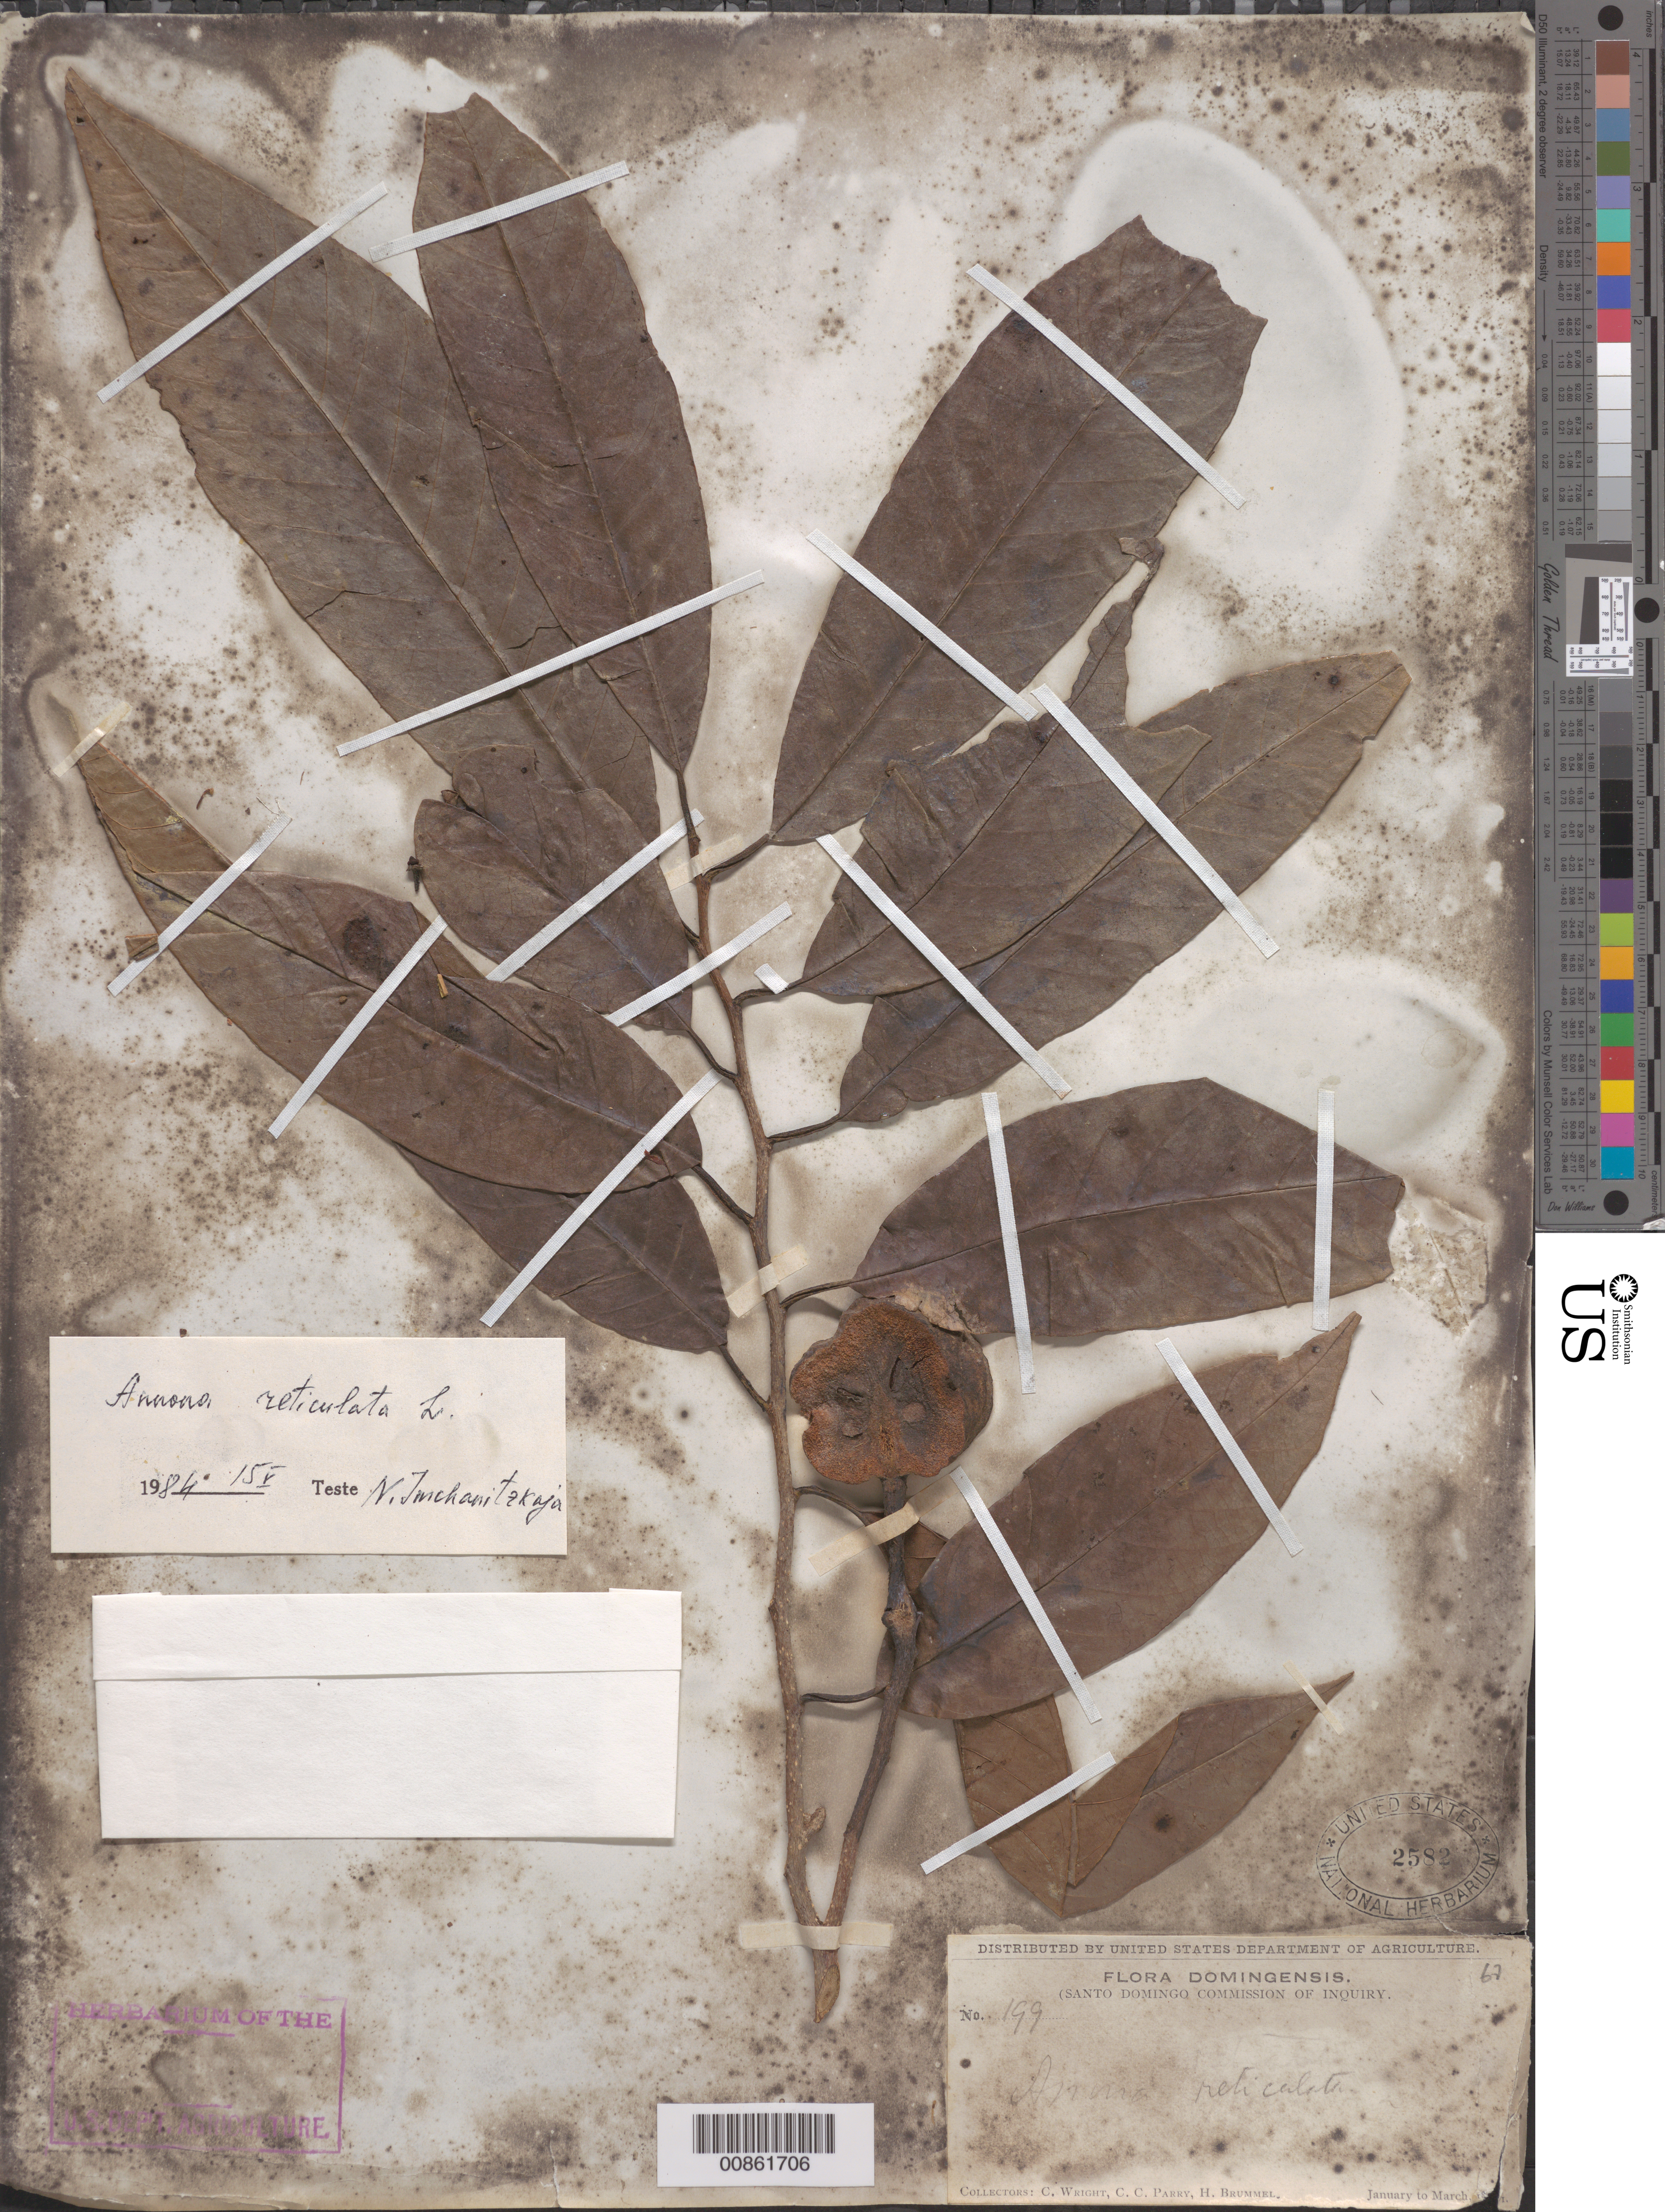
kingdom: Plantae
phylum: Tracheophyta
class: Magnoliopsida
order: Magnoliales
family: Annonaceae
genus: Annona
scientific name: Annona reticulata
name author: L.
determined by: Imchanitzkaja, N.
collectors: C. Wright, C. C. Parry & H. Brummel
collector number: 199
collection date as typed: Jan 1871 to -- Mar 1871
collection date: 1871-01/1871-03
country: Dominican Republic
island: Hispaniola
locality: Dominican Republic.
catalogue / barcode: US 2582